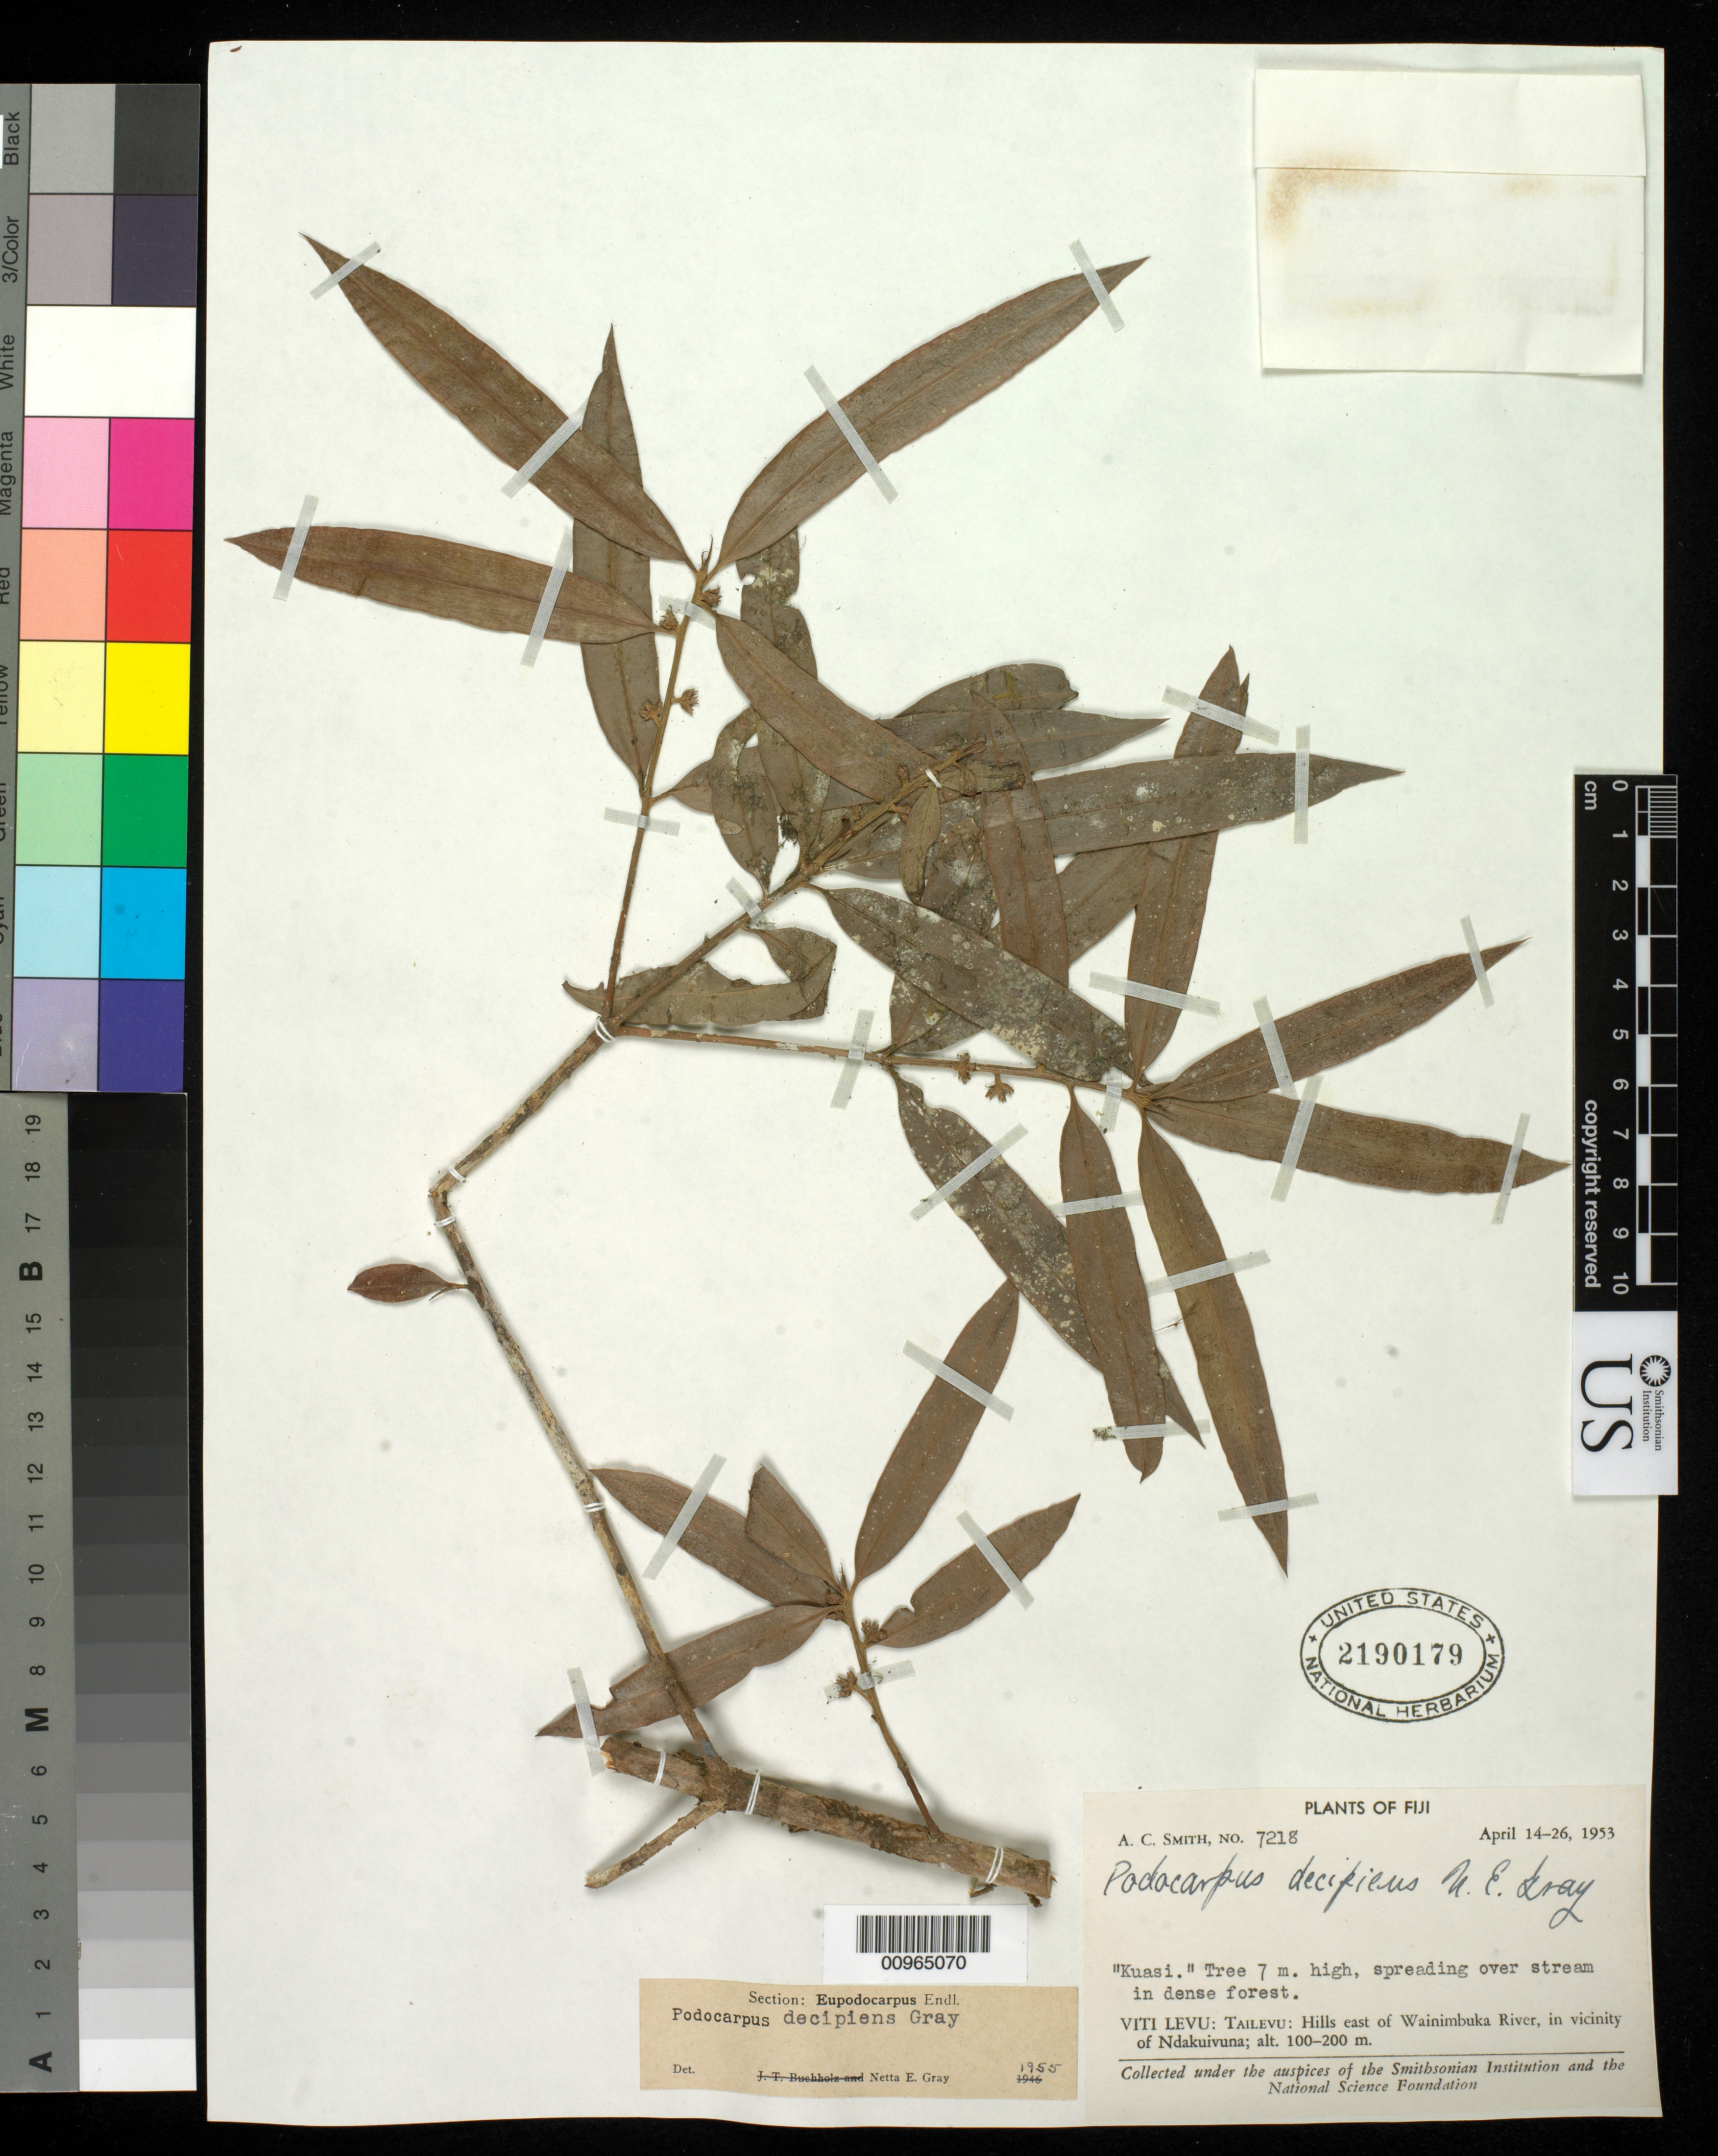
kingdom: Plantae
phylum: Tracheophyta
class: Pinopsida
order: Pinales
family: Podocarpaceae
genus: Podocarpus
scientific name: Podocarpus decipiens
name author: N.E. Gray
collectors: C. A. Smith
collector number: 7218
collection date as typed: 14 Apr 1953 to 26 Apr 1953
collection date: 1953-04-14/1953-04-26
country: Fiji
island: Viti Levu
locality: Hills east of Wainimbuka River, in vicinity of Ndakuivuna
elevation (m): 100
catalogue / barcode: US 2190179